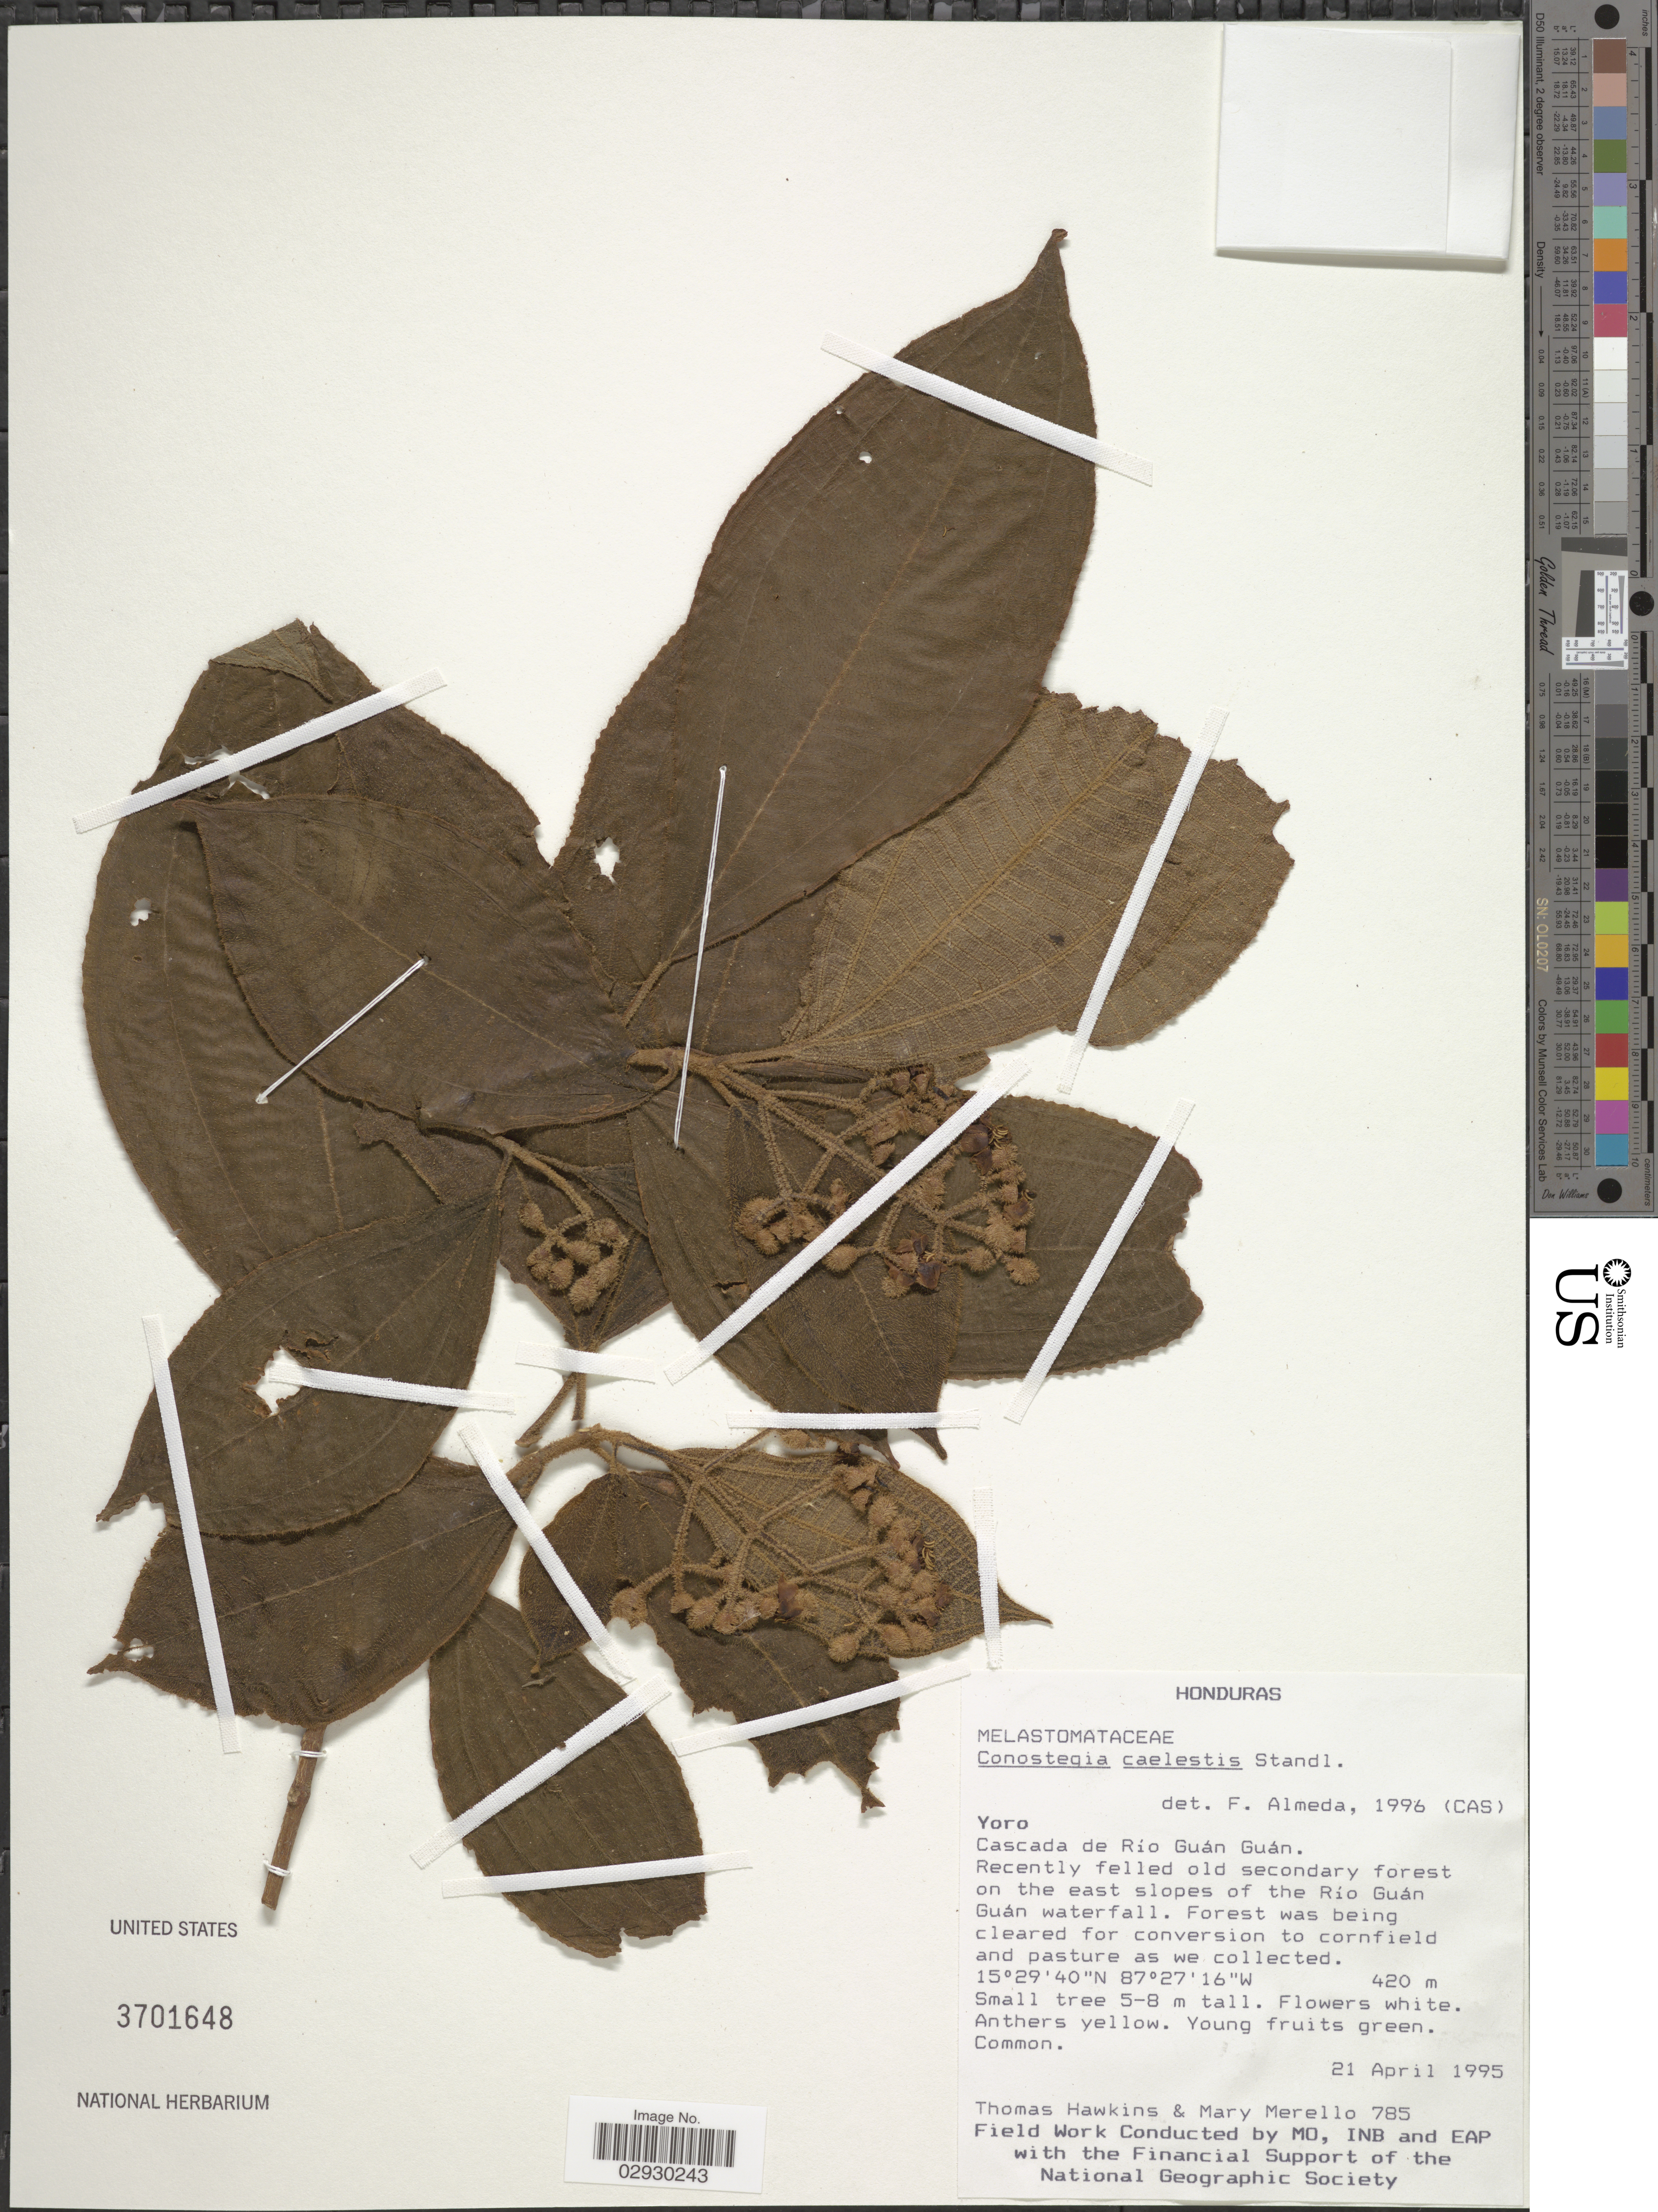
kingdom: Plantae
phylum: Tracheophyta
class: Magnoliopsida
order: Myrtales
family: Melastomataceae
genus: Conostegia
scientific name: Conostegia caelestis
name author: Standl.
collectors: T. Hawkins & M. Merello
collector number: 785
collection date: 1995-04-21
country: Honduras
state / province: Yoro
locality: Cascada de Río Guán Guán. Recently felled old secondary forest on the east slopes of the Rio Guán Guán waterfall.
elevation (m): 420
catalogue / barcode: US 3701648